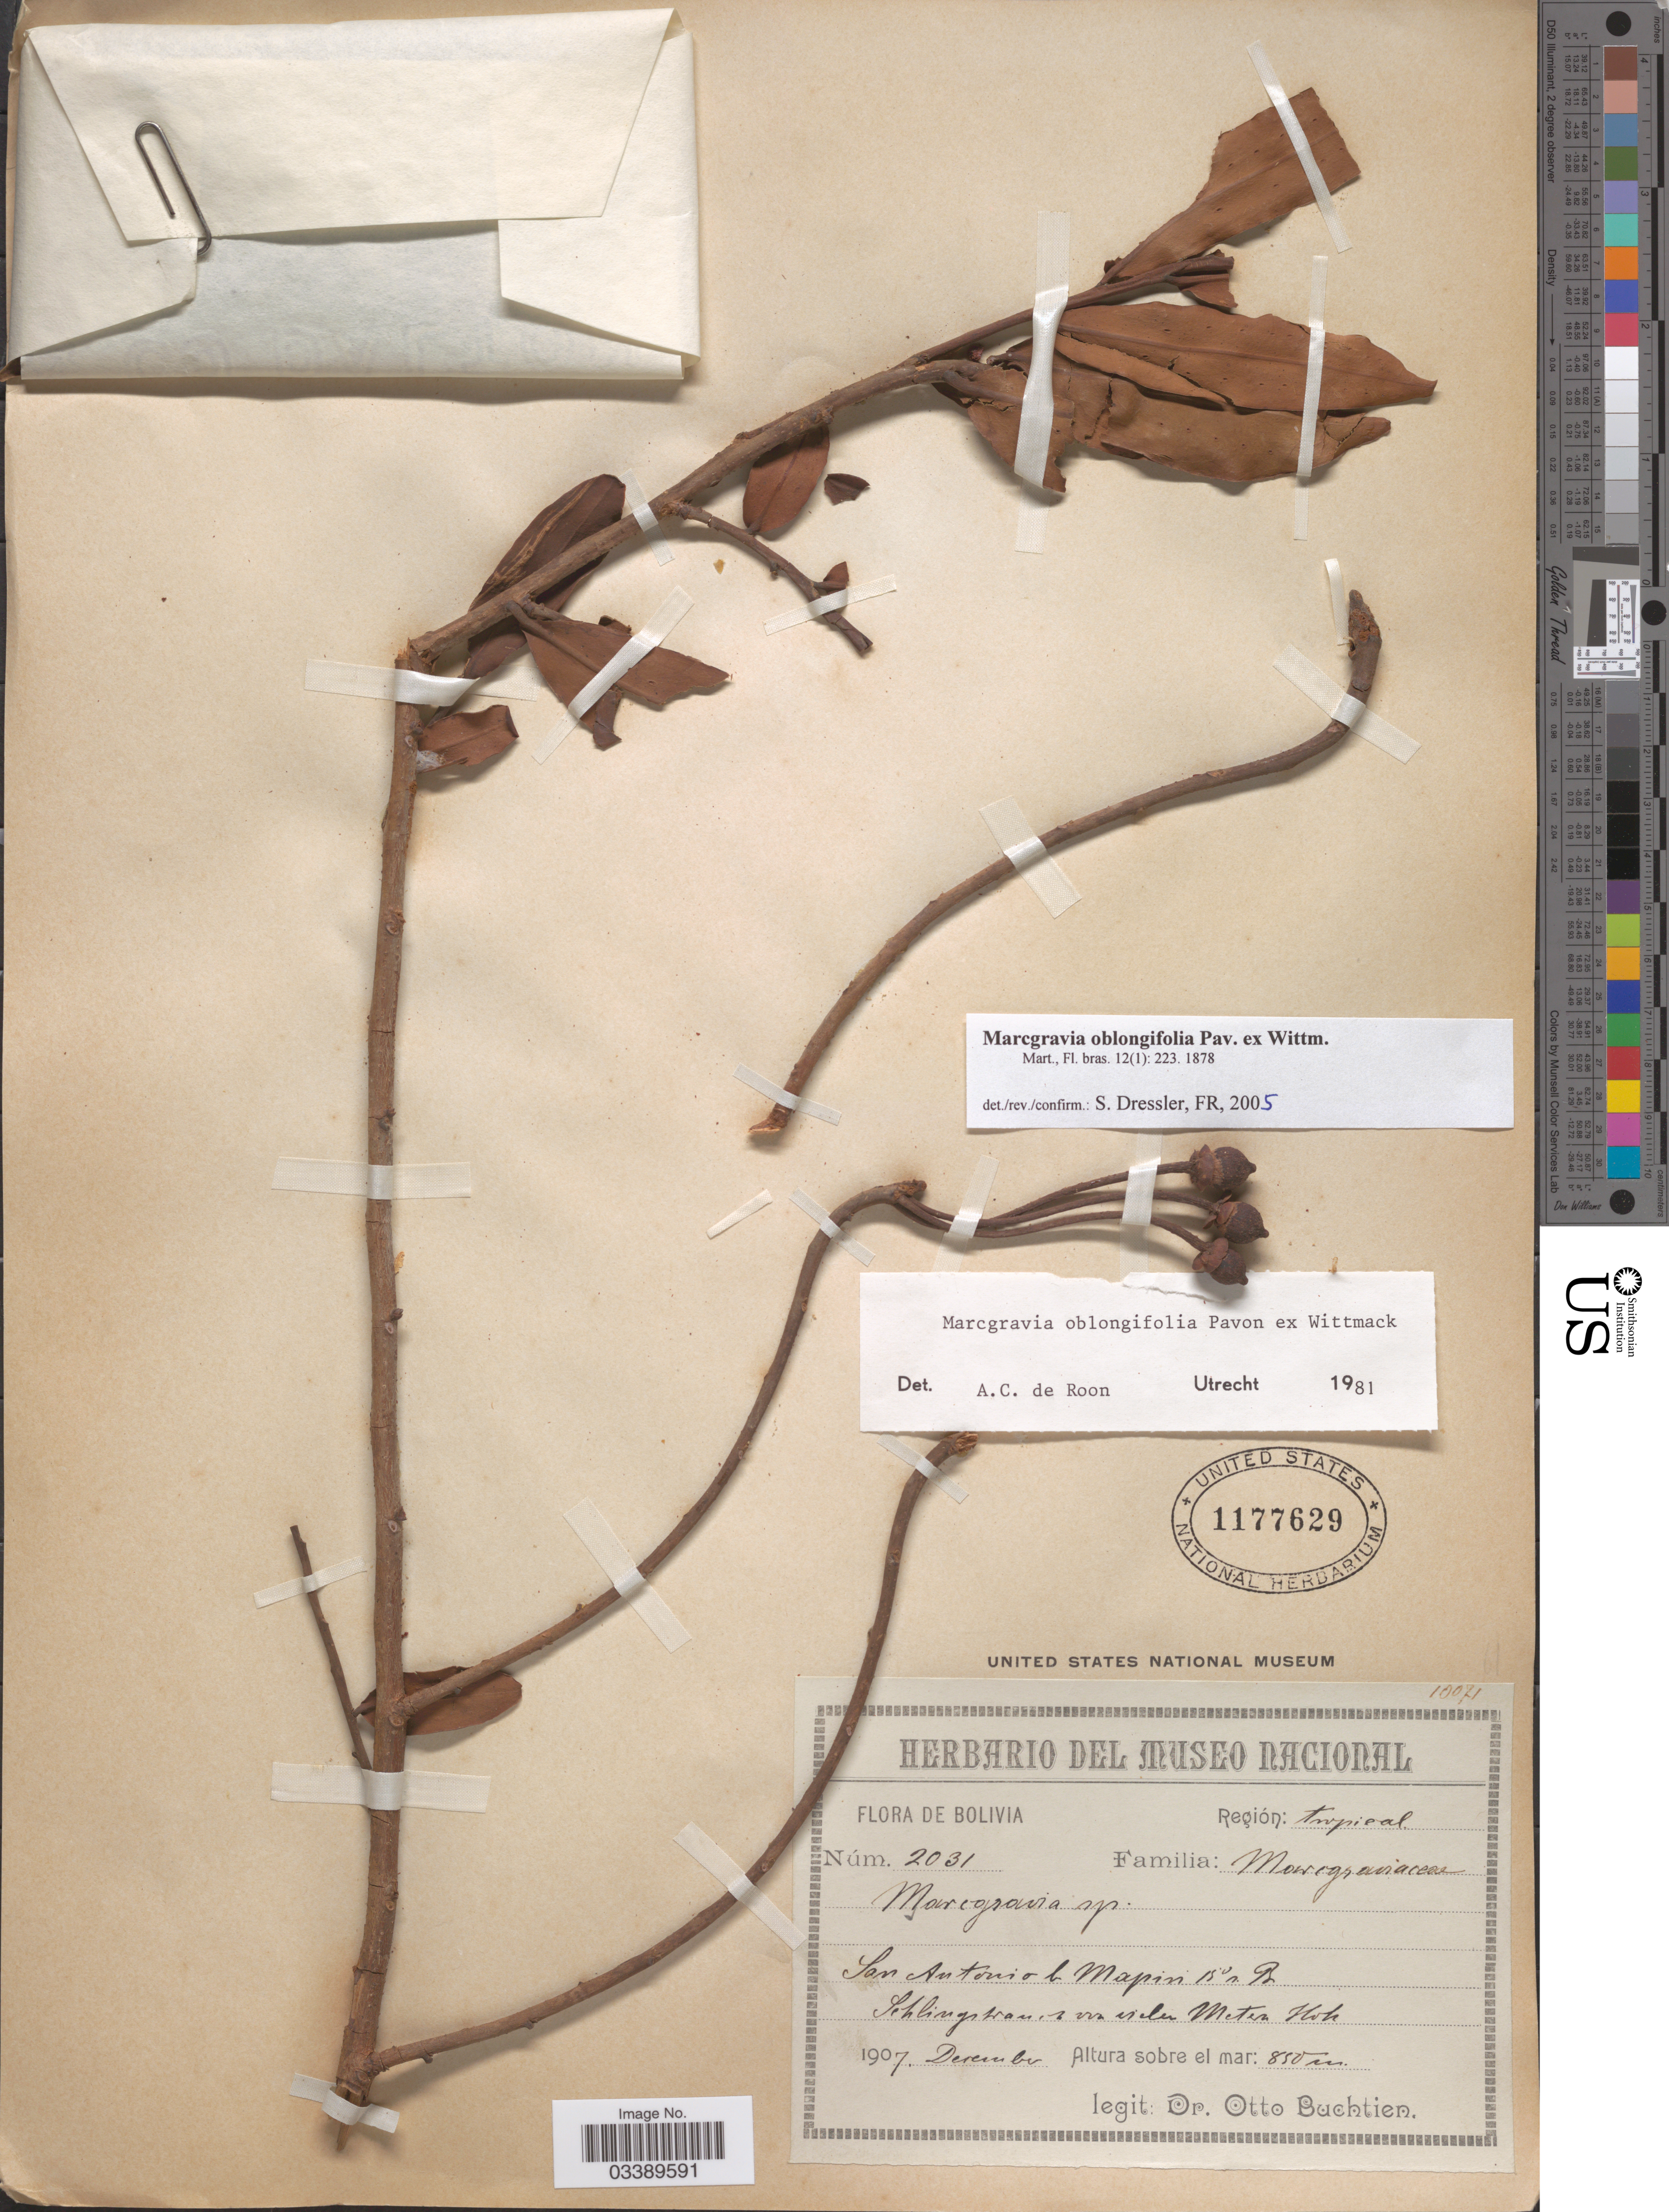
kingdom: Plantae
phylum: Tracheophyta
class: Magnoliopsida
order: Ericales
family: Marcgraviaceae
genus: Marcgravia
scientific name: Marcgravia oblongifolia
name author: Ruiz ex Wittm.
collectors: O. Buchtien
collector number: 2031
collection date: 1907-12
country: Bolivia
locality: Región: tropical. San Antonio b Mapiri 15° n Br.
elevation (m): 850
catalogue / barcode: US 1177629